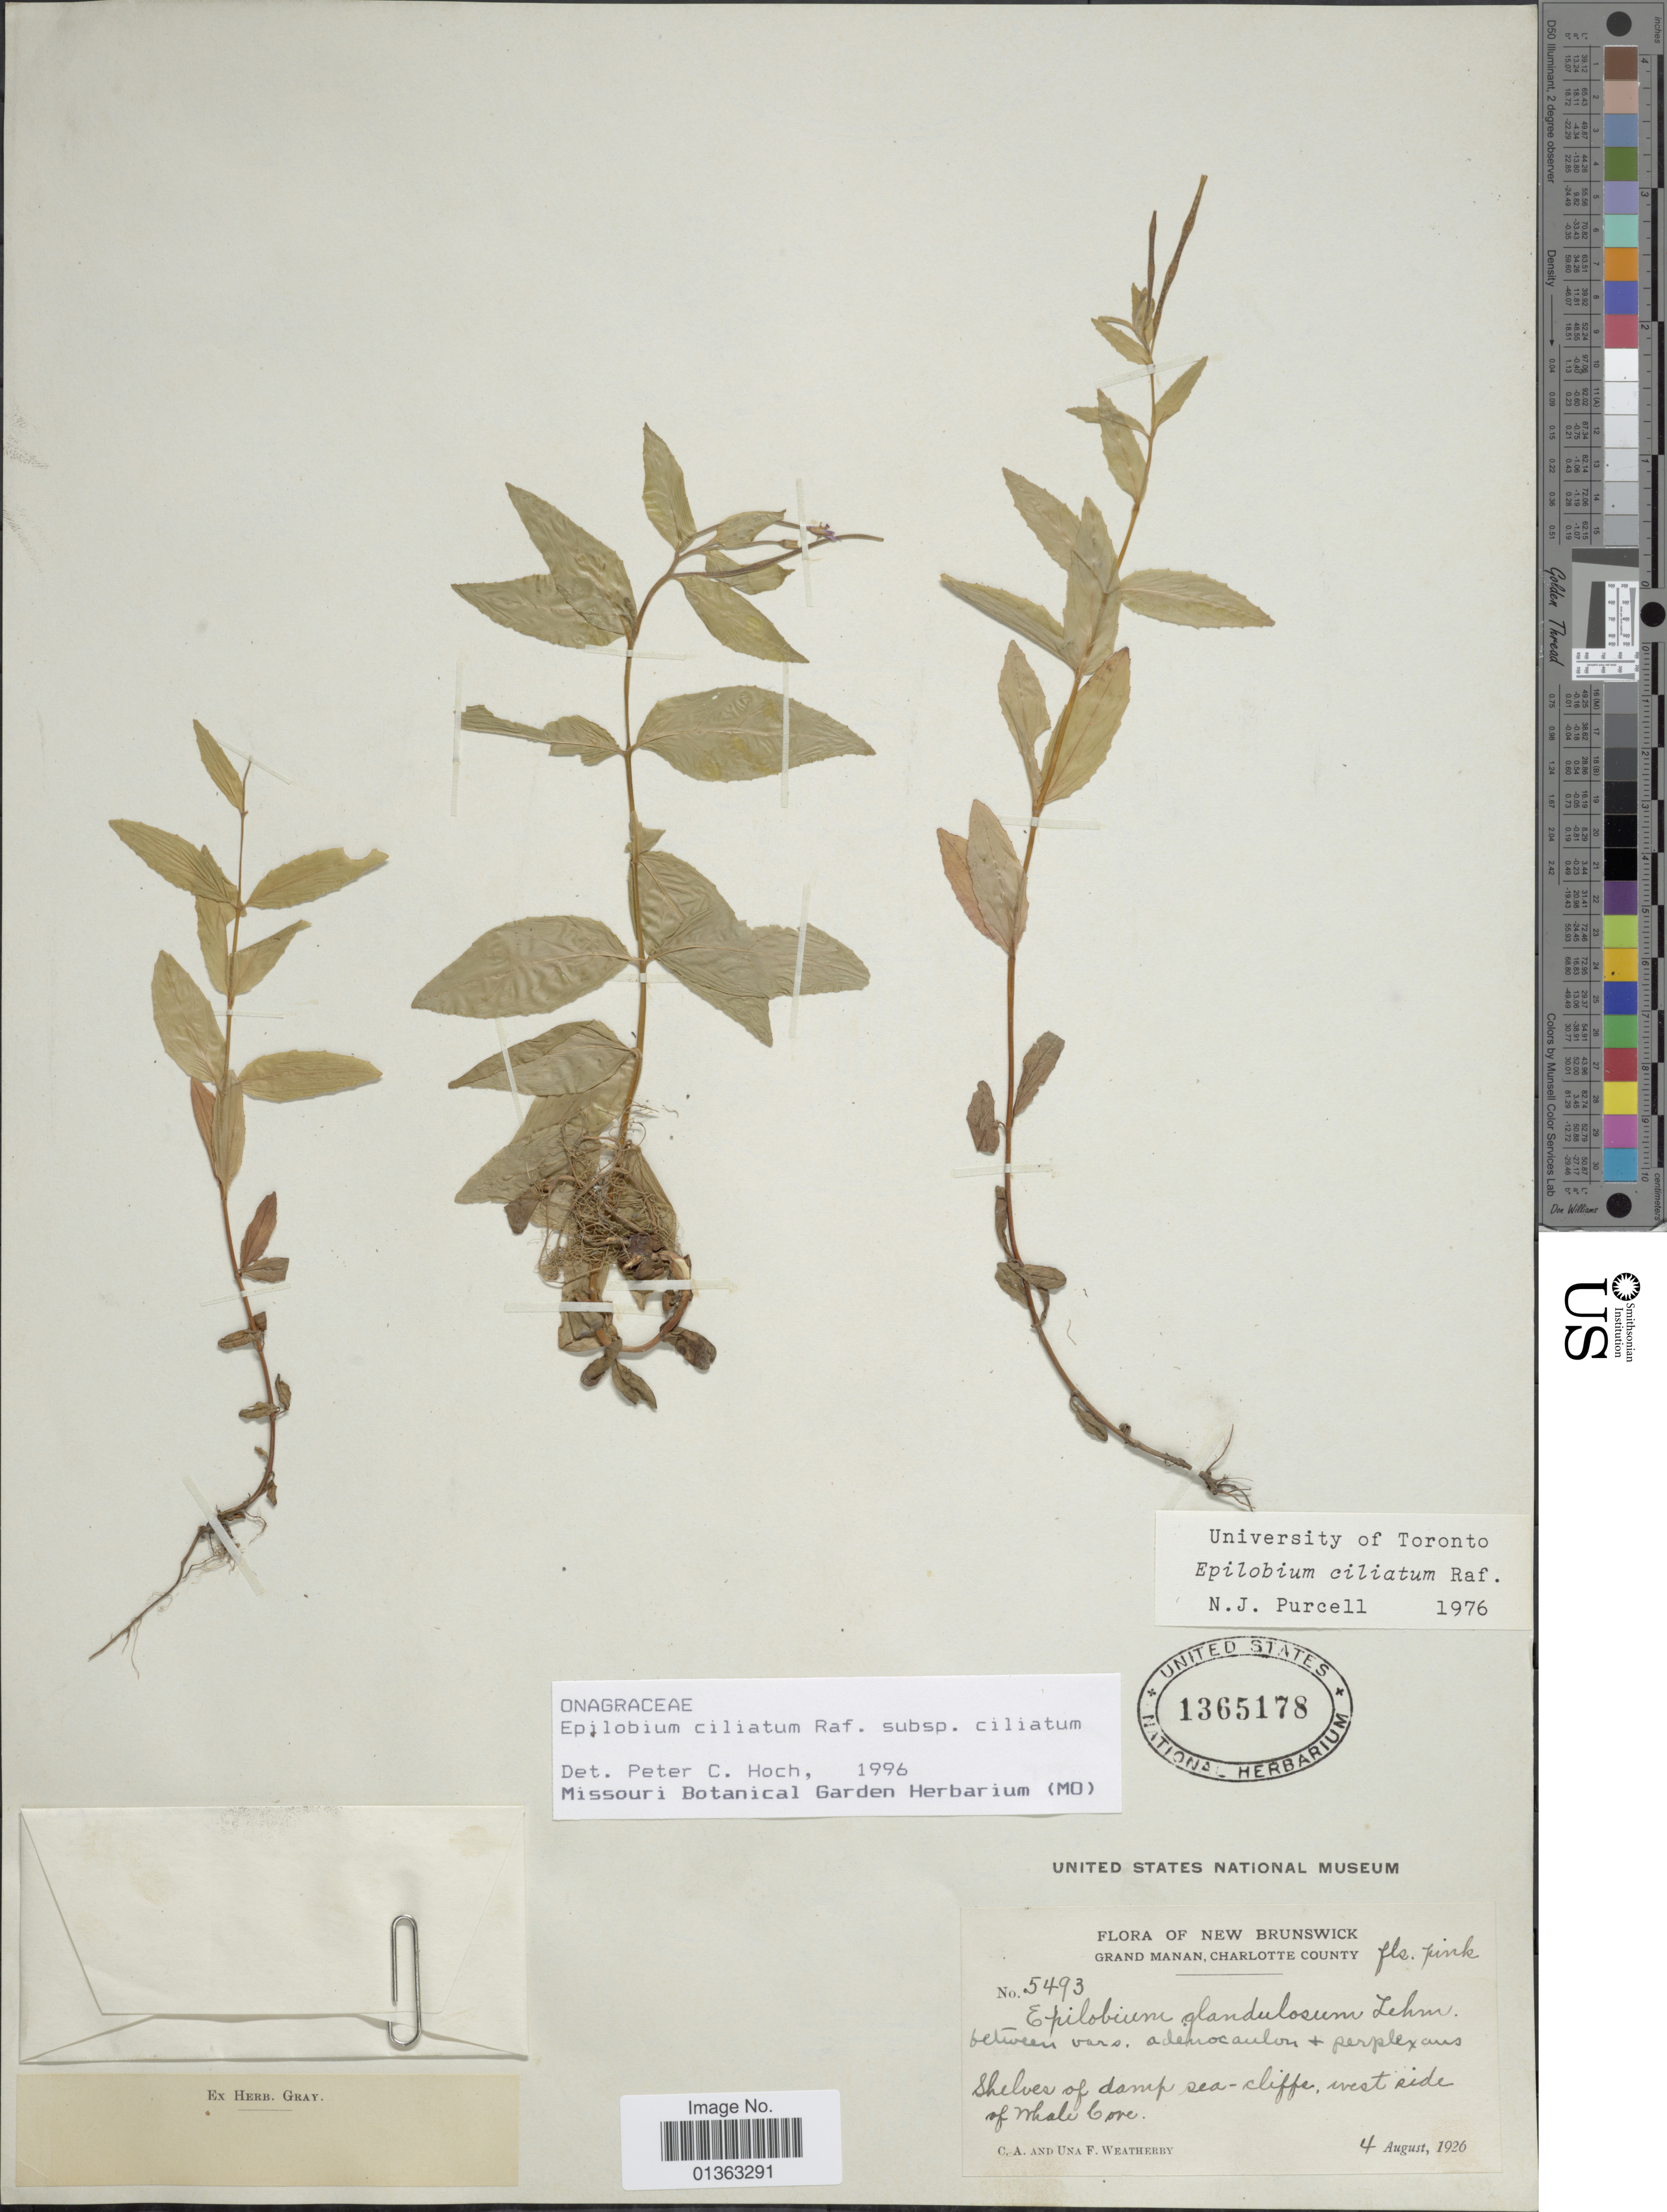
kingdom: Plantae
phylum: Tracheophyta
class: Magnoliopsida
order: Myrtales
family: Onagraceae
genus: Epilobium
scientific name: Epilobium ciliatum subsp. ciliatum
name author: Raf.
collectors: C. A. Weatherby & U. Weatherby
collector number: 5493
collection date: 1926-08-04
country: Canada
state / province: New Brunswick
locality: Grand Manan, Charlotte County. Shellves of damp sea-cliffs, west side of Whale Core.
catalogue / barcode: US 1365178